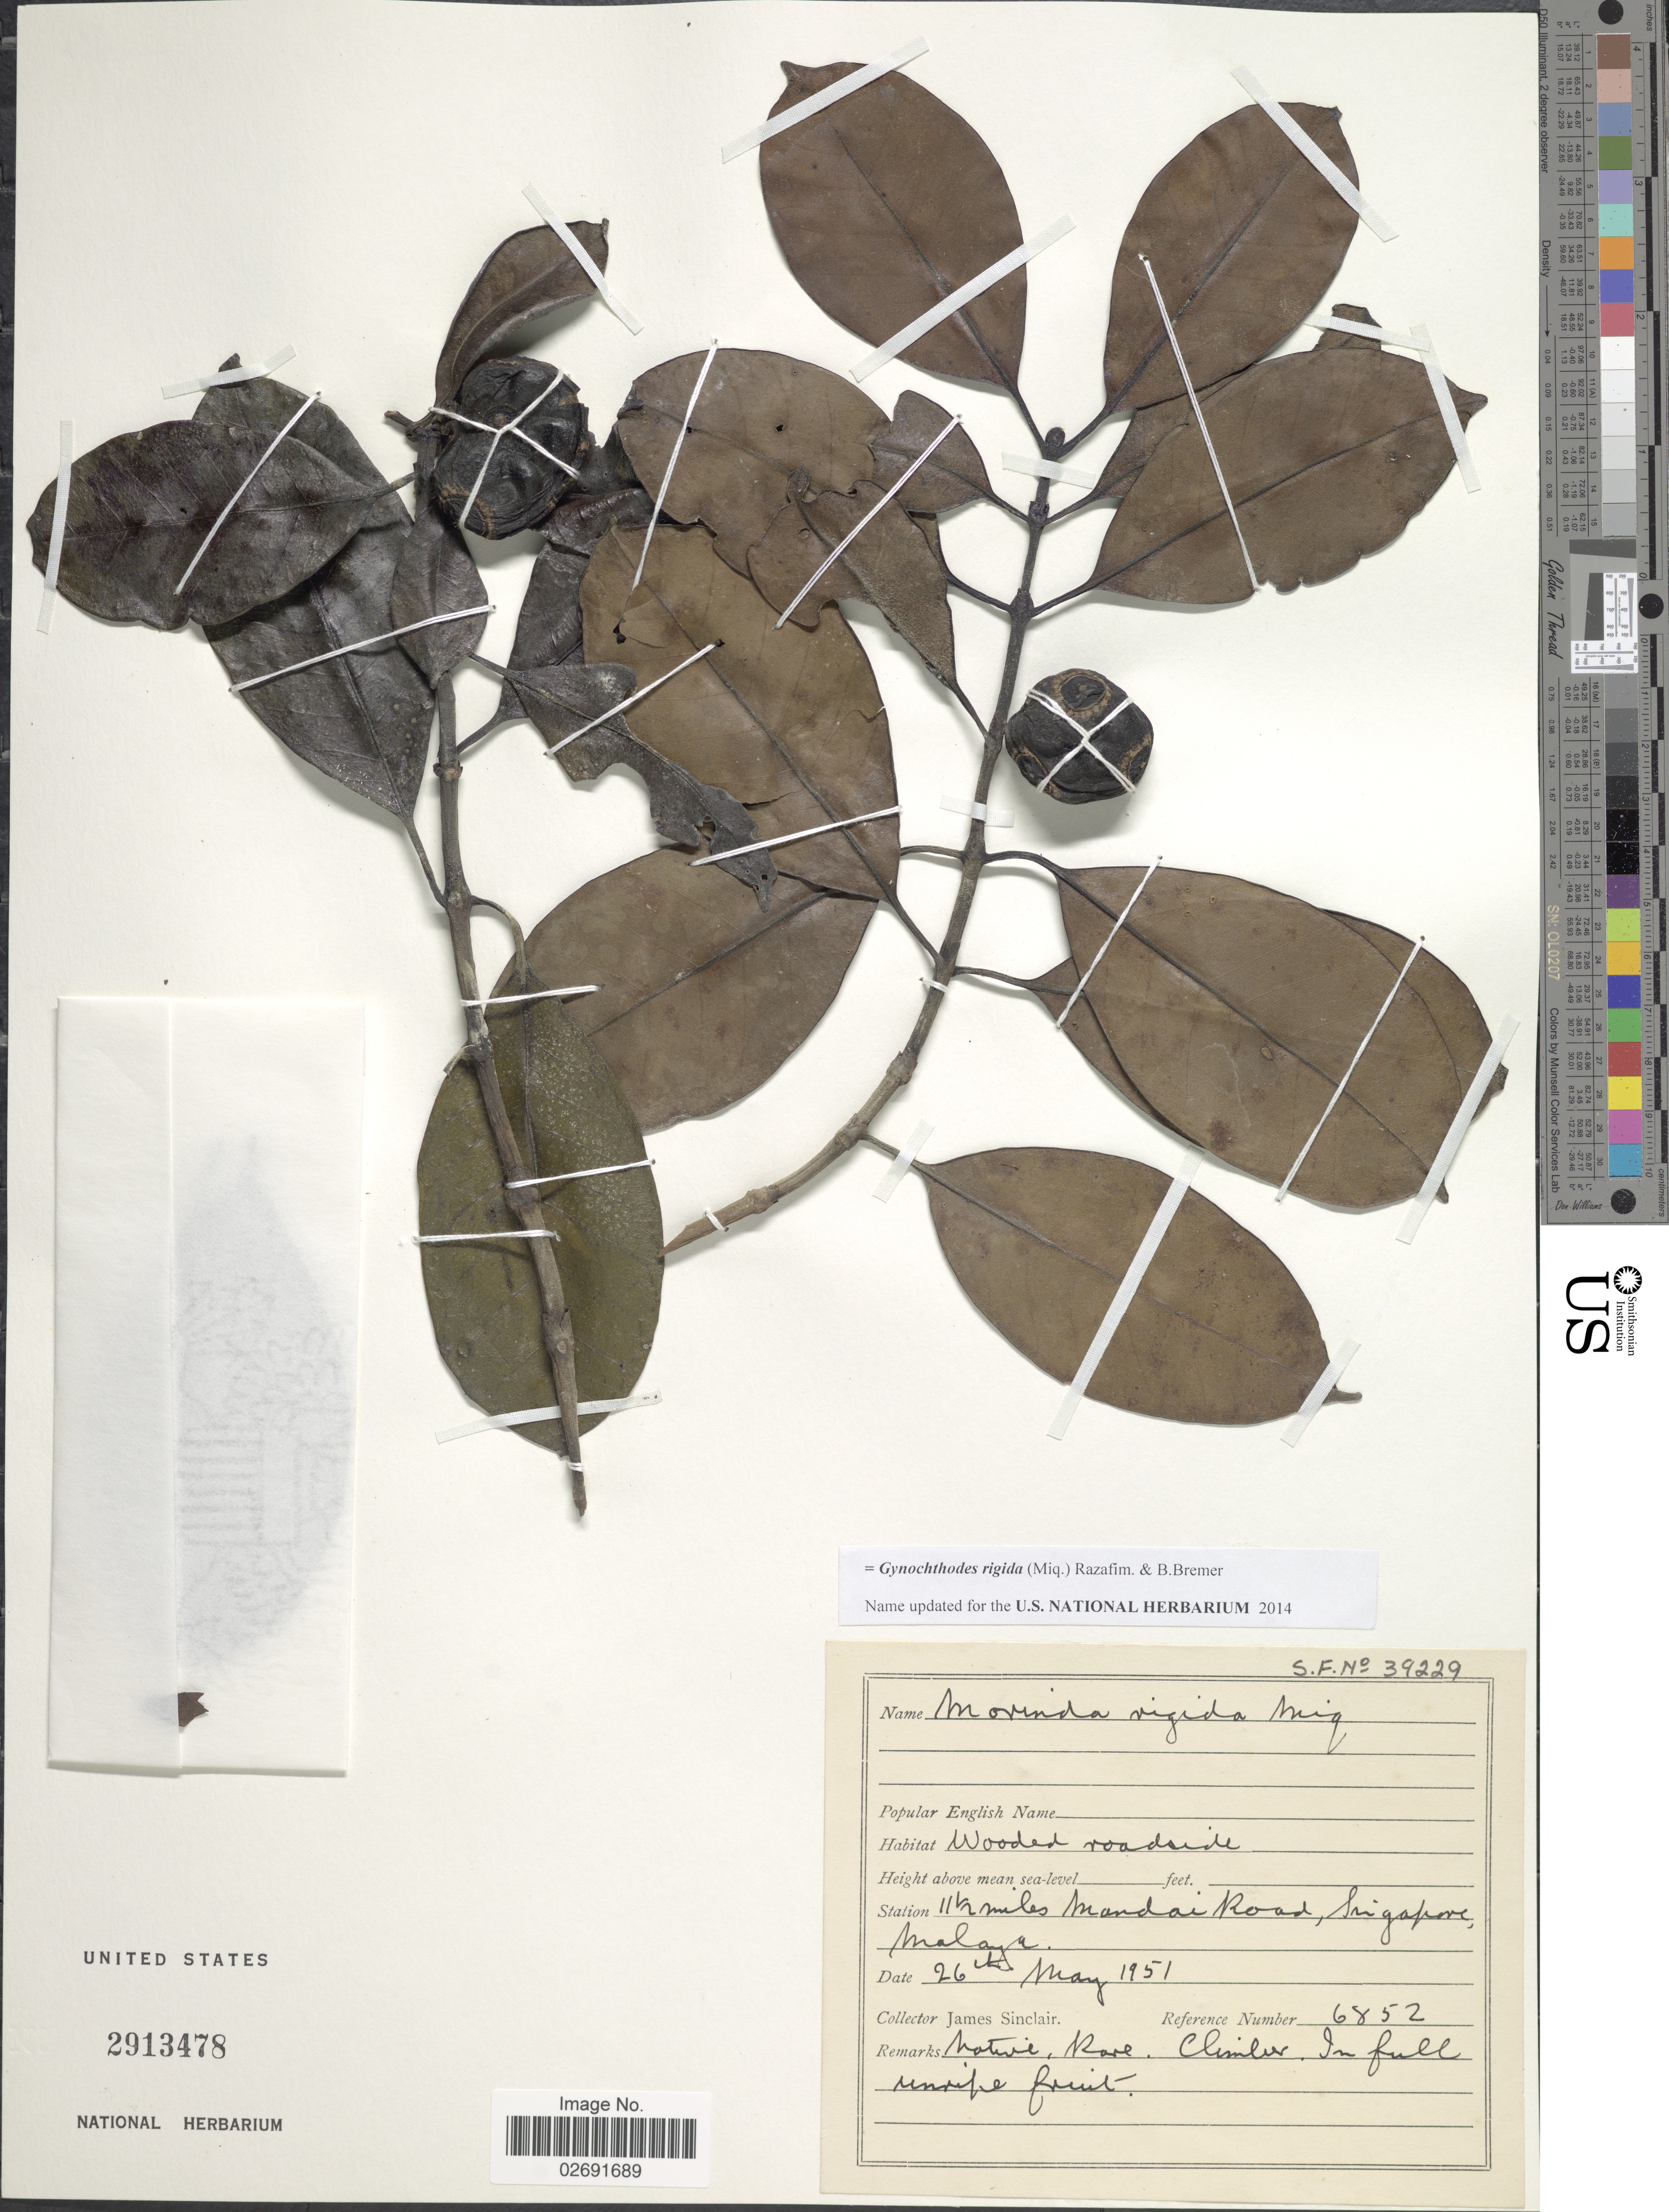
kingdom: Plantae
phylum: Tracheophyta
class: Magnoliopsida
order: Gentianales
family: Rubiaceae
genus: Gynochthodes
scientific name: Gynochthodes rigida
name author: (Miq.) Razafim. & B. Bremer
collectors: J. Sinclair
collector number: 6852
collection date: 1951-05-26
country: Singapore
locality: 11½ miles Mandai Road, Malaya.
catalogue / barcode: US 2913478